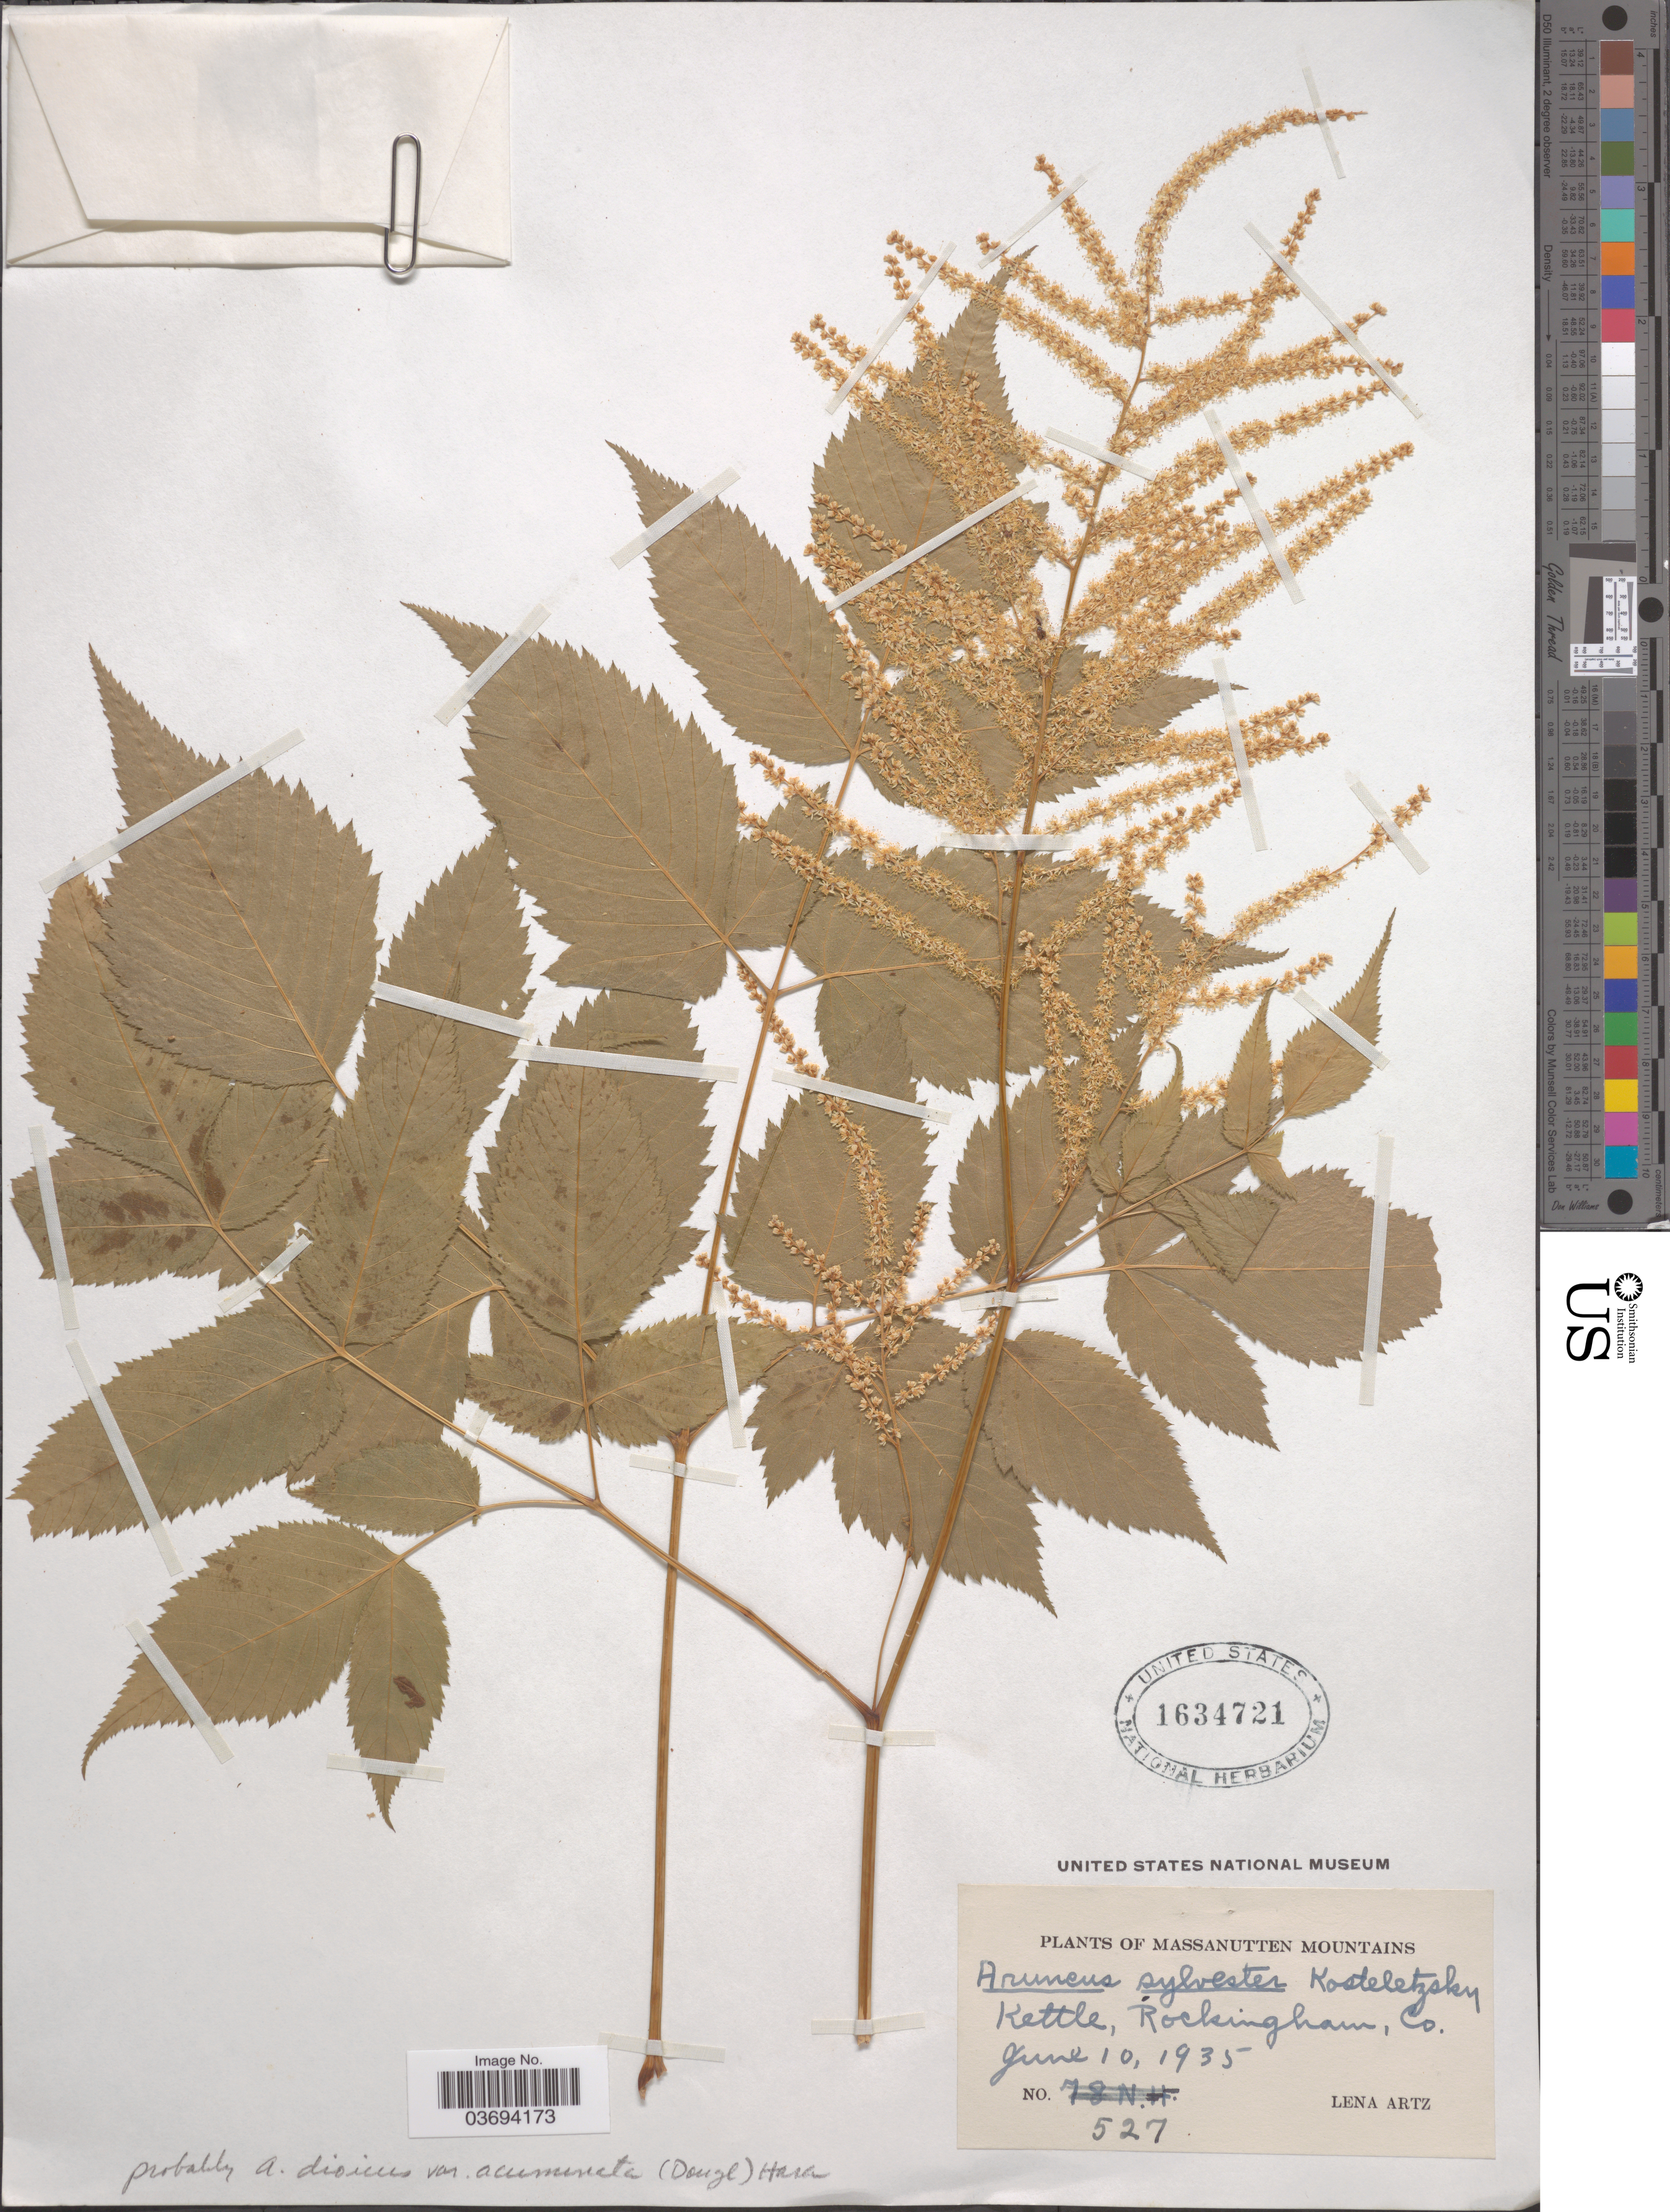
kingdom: Plantae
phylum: Tracheophyta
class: Magnoliopsida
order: Rosales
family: Rosaceae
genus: Aruncus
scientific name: Aruncus dioicus var. acuminatus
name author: (Rydb.) H. Hara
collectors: L. Artz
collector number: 527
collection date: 1935-06-10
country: United States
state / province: Virginia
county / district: Rockingham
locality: Massanutten Mountains. Kettle, Rockingham Co.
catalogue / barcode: US 1634721